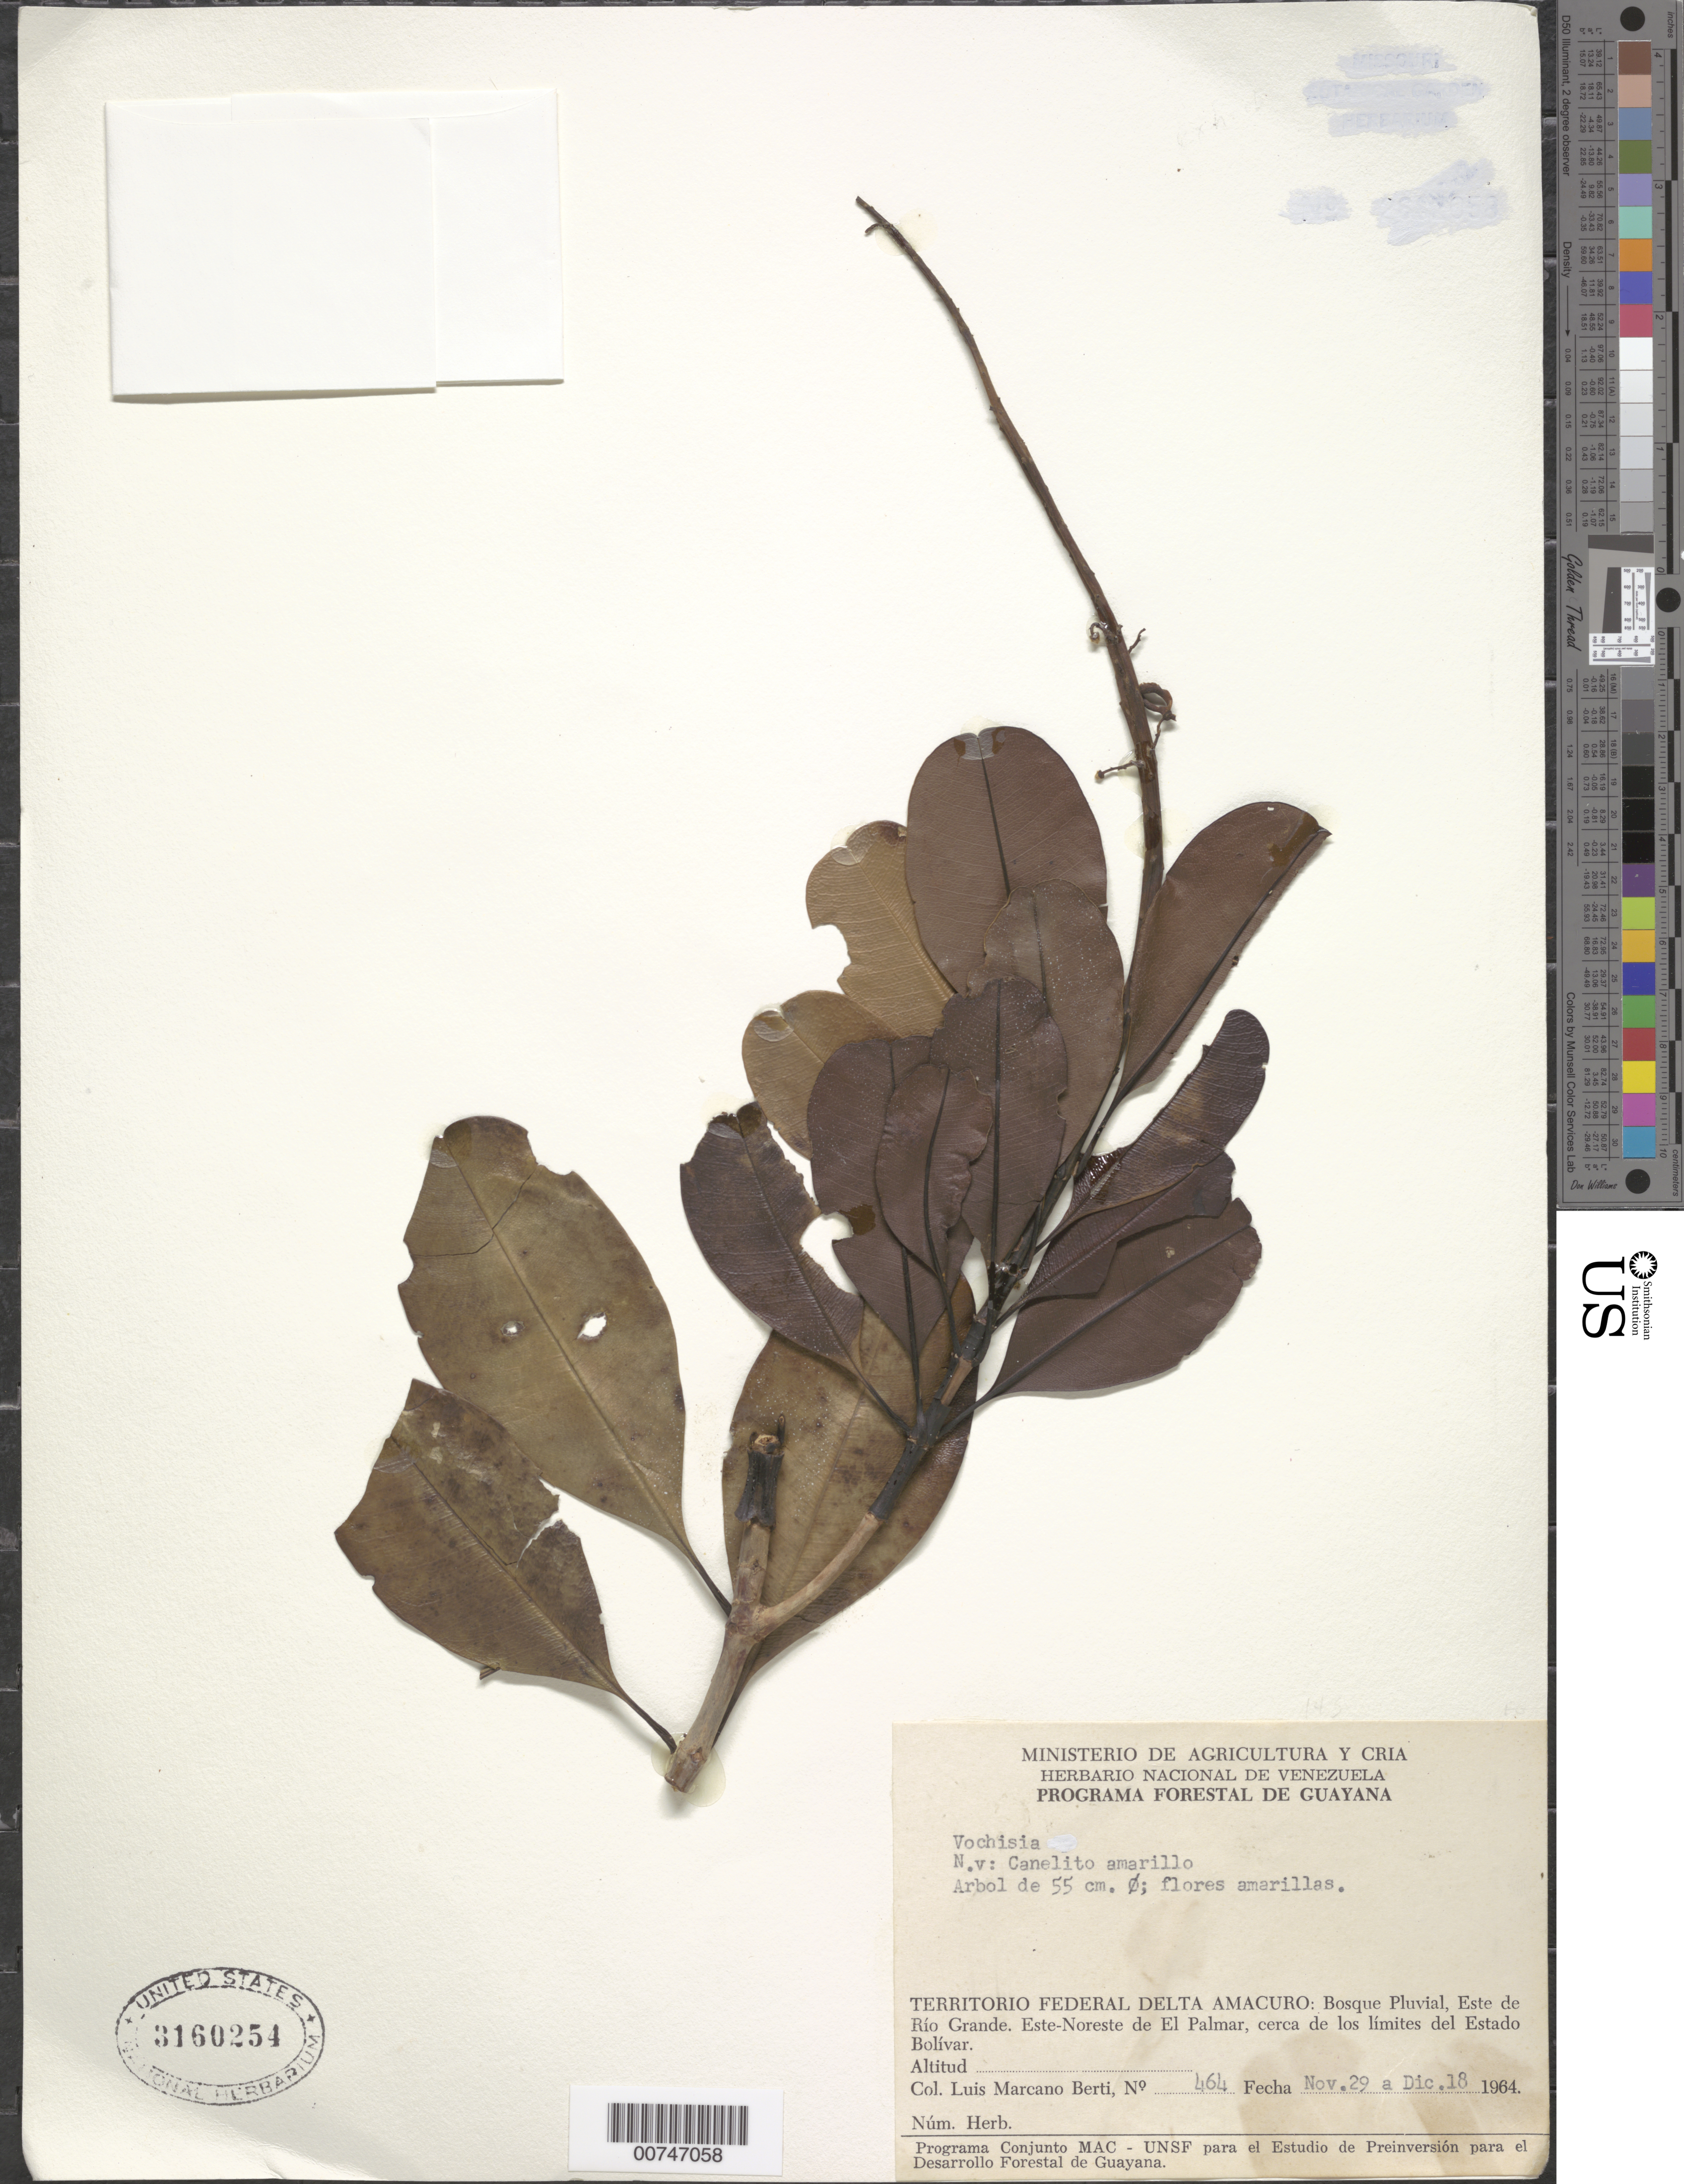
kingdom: Plantae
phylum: Tracheophyta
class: Magnoliopsida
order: Myrtales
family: Vochysiaceae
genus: Vochysia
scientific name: Vochysia sp.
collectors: L. Marcano-Berti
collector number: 464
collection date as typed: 29-Nov-64 to 18-Dec-64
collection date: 1964-11-29/1964-12-18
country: Venezuela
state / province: Delta Amacuro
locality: Este de Río Grande, ENE de El Palmar, cerca de los limites del Estado Bolívar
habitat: Bosque pluvial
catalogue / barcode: US 3160254